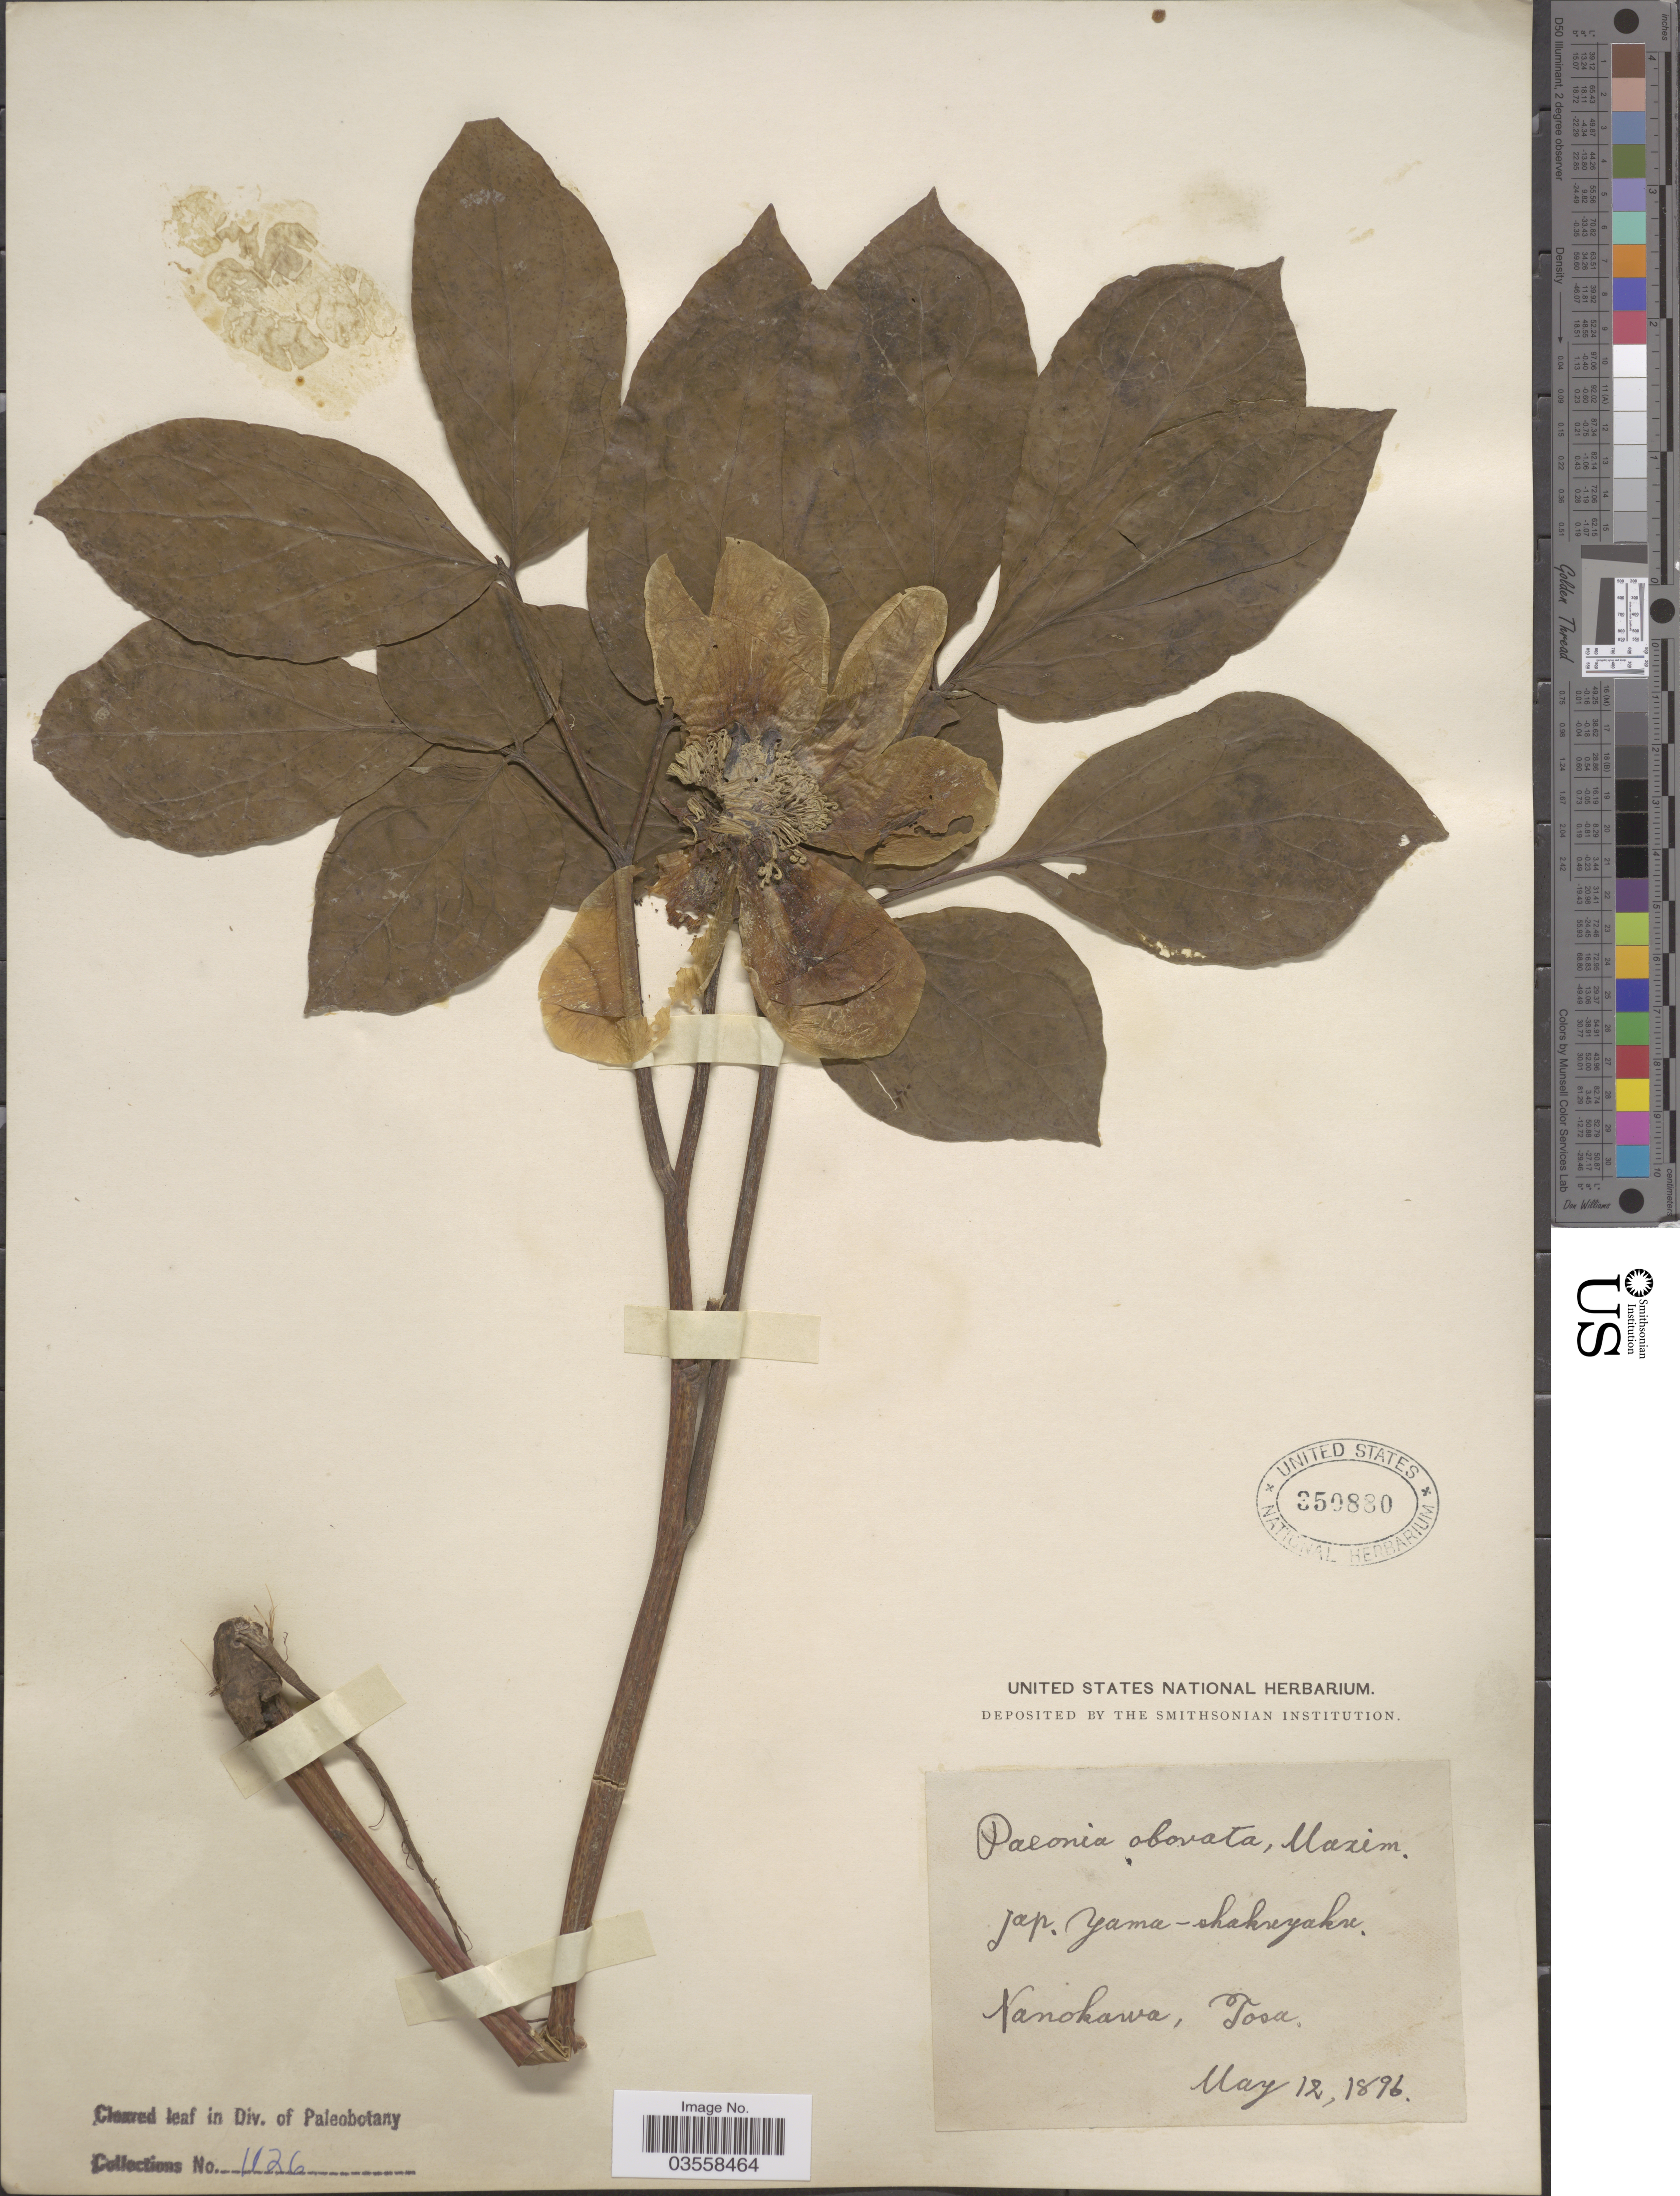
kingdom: Plantae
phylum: Tracheophyta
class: Magnoliopsida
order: Saxifragales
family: Paeoniaceae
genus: Paeonia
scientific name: Paeonia obovata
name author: Maxim.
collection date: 1896-05-12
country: Japan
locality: Nanokawa, Tosa.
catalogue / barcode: US 350880